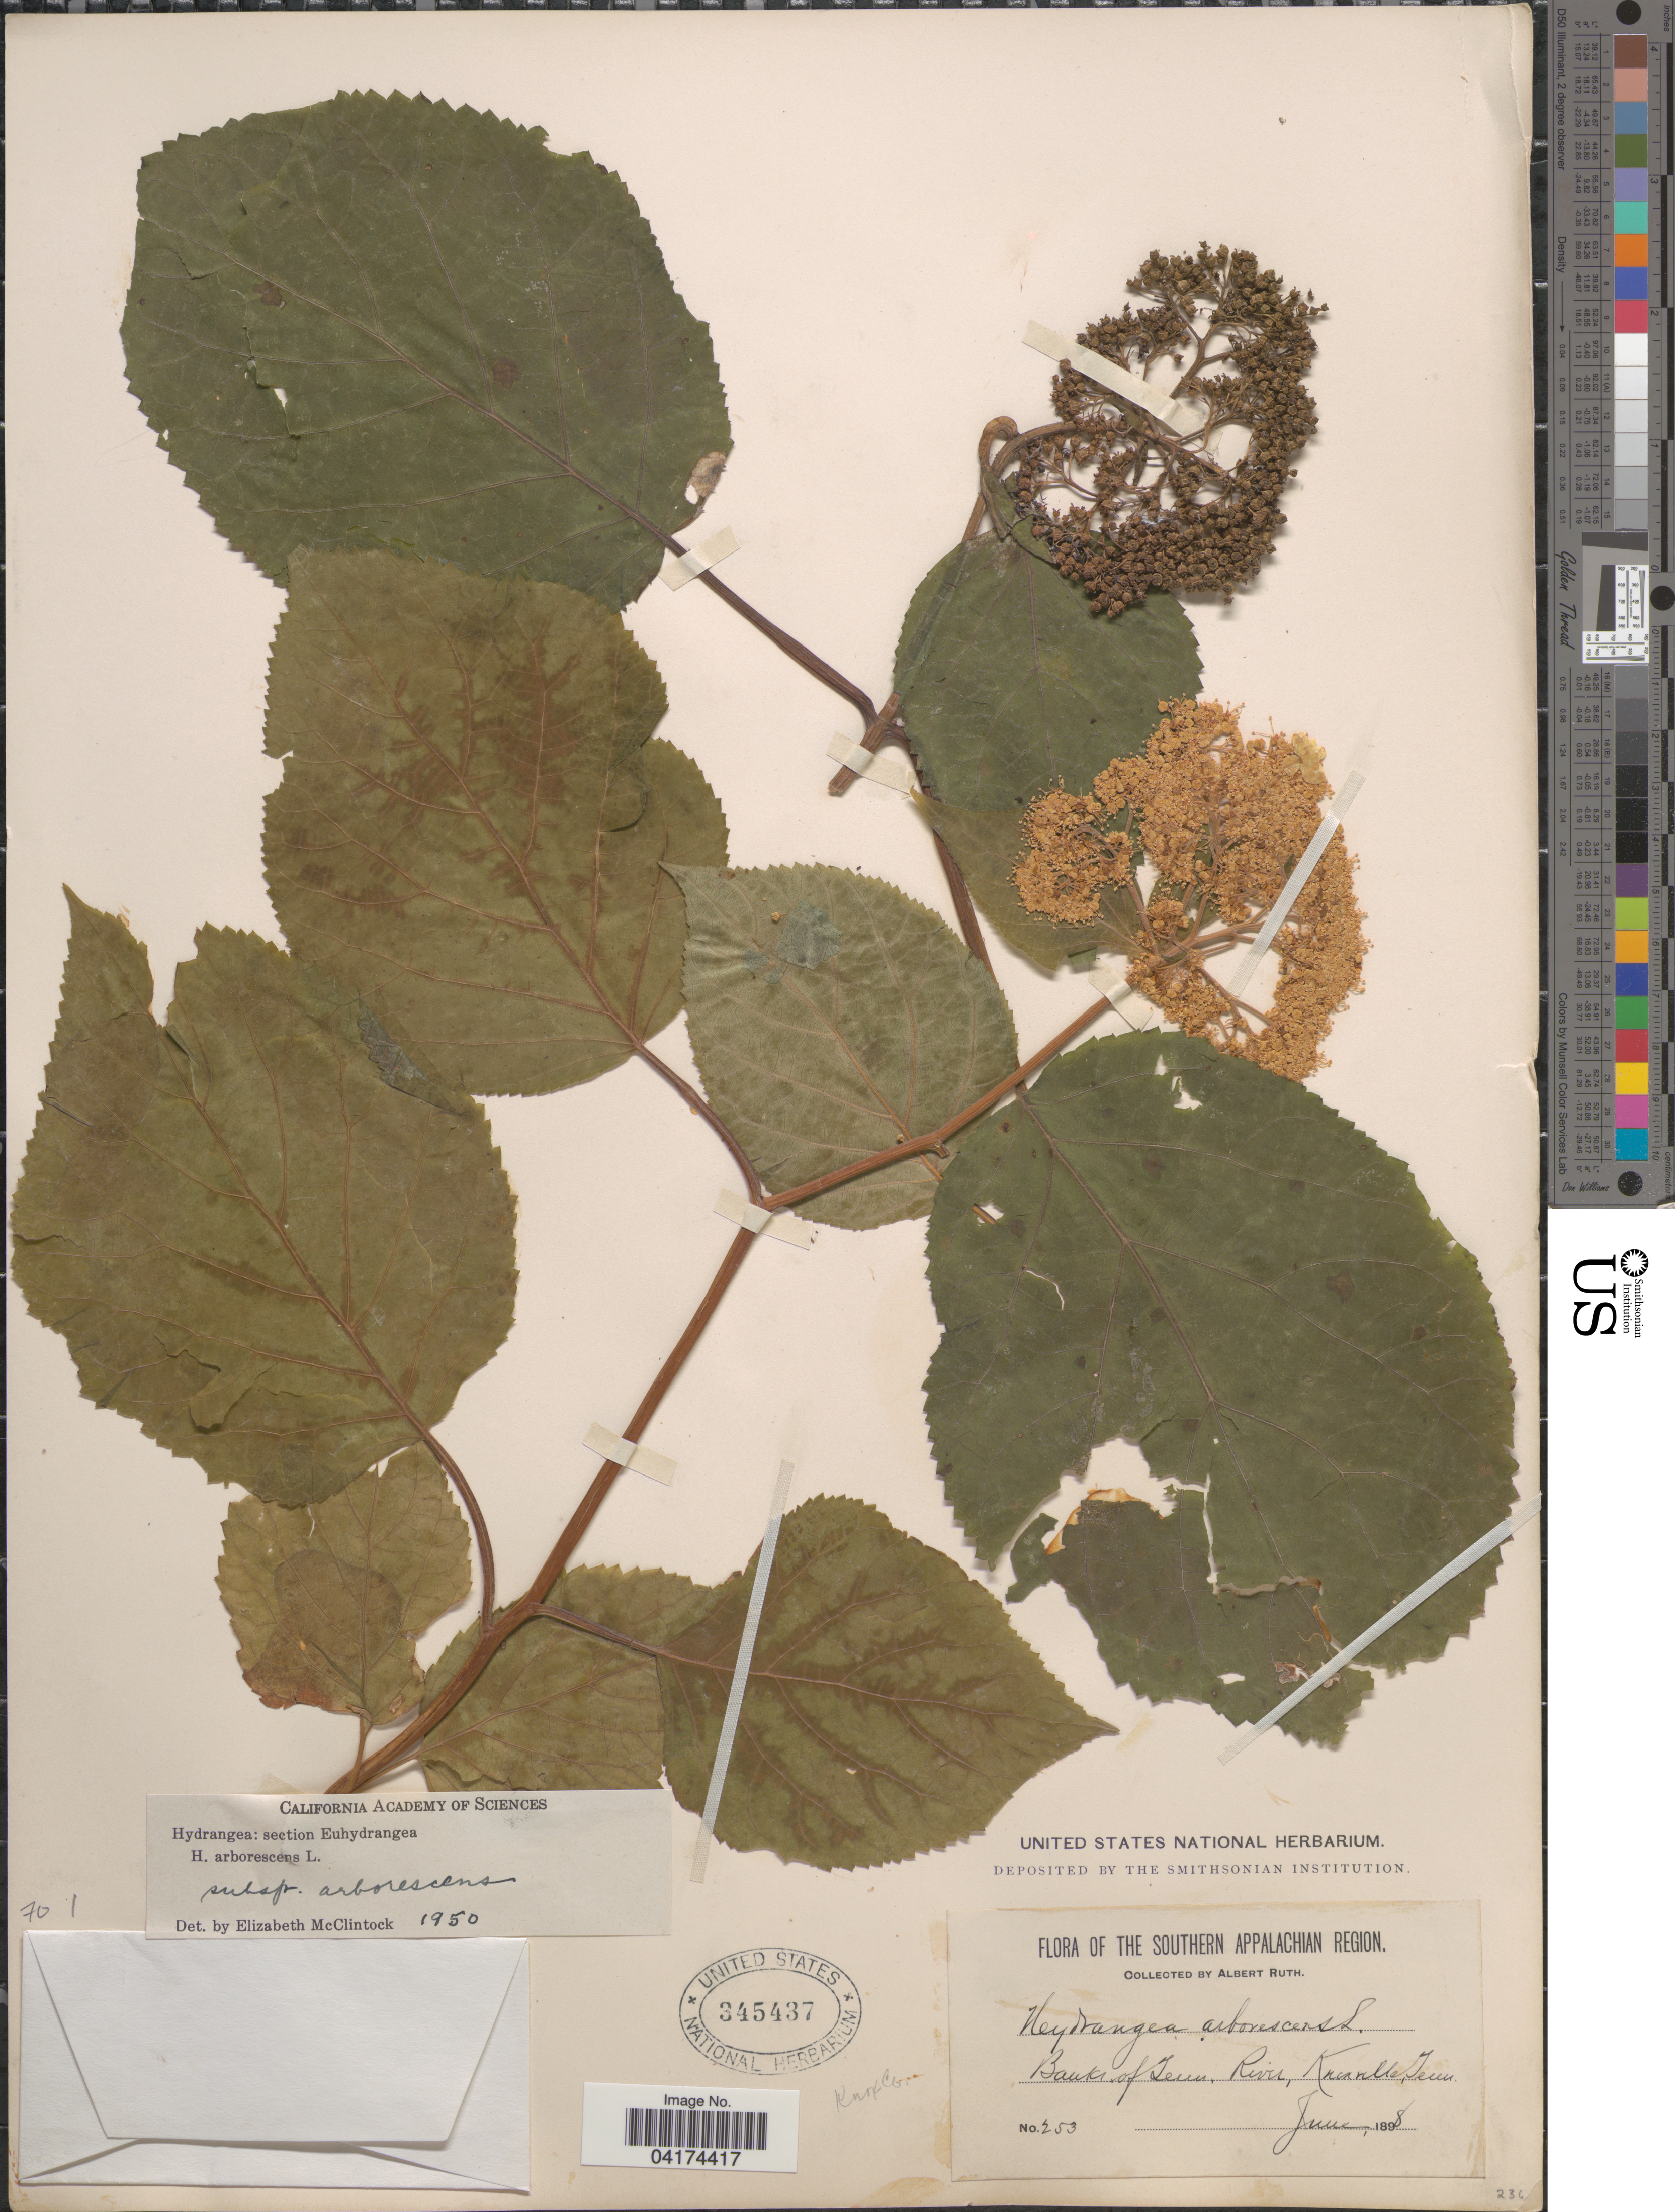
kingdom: Plantae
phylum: Tracheophyta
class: Magnoliopsida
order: Cornales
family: Hydrangeaceae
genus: Hydrangea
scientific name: Hydrangea arborescens subsp. arborescens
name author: L.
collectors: A. Ruth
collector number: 253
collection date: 1898-06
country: United States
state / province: Tennessee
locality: Southern Appalachian Region. Banks of Tenn. River, Knoxville. Knox Co.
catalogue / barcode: US 345437